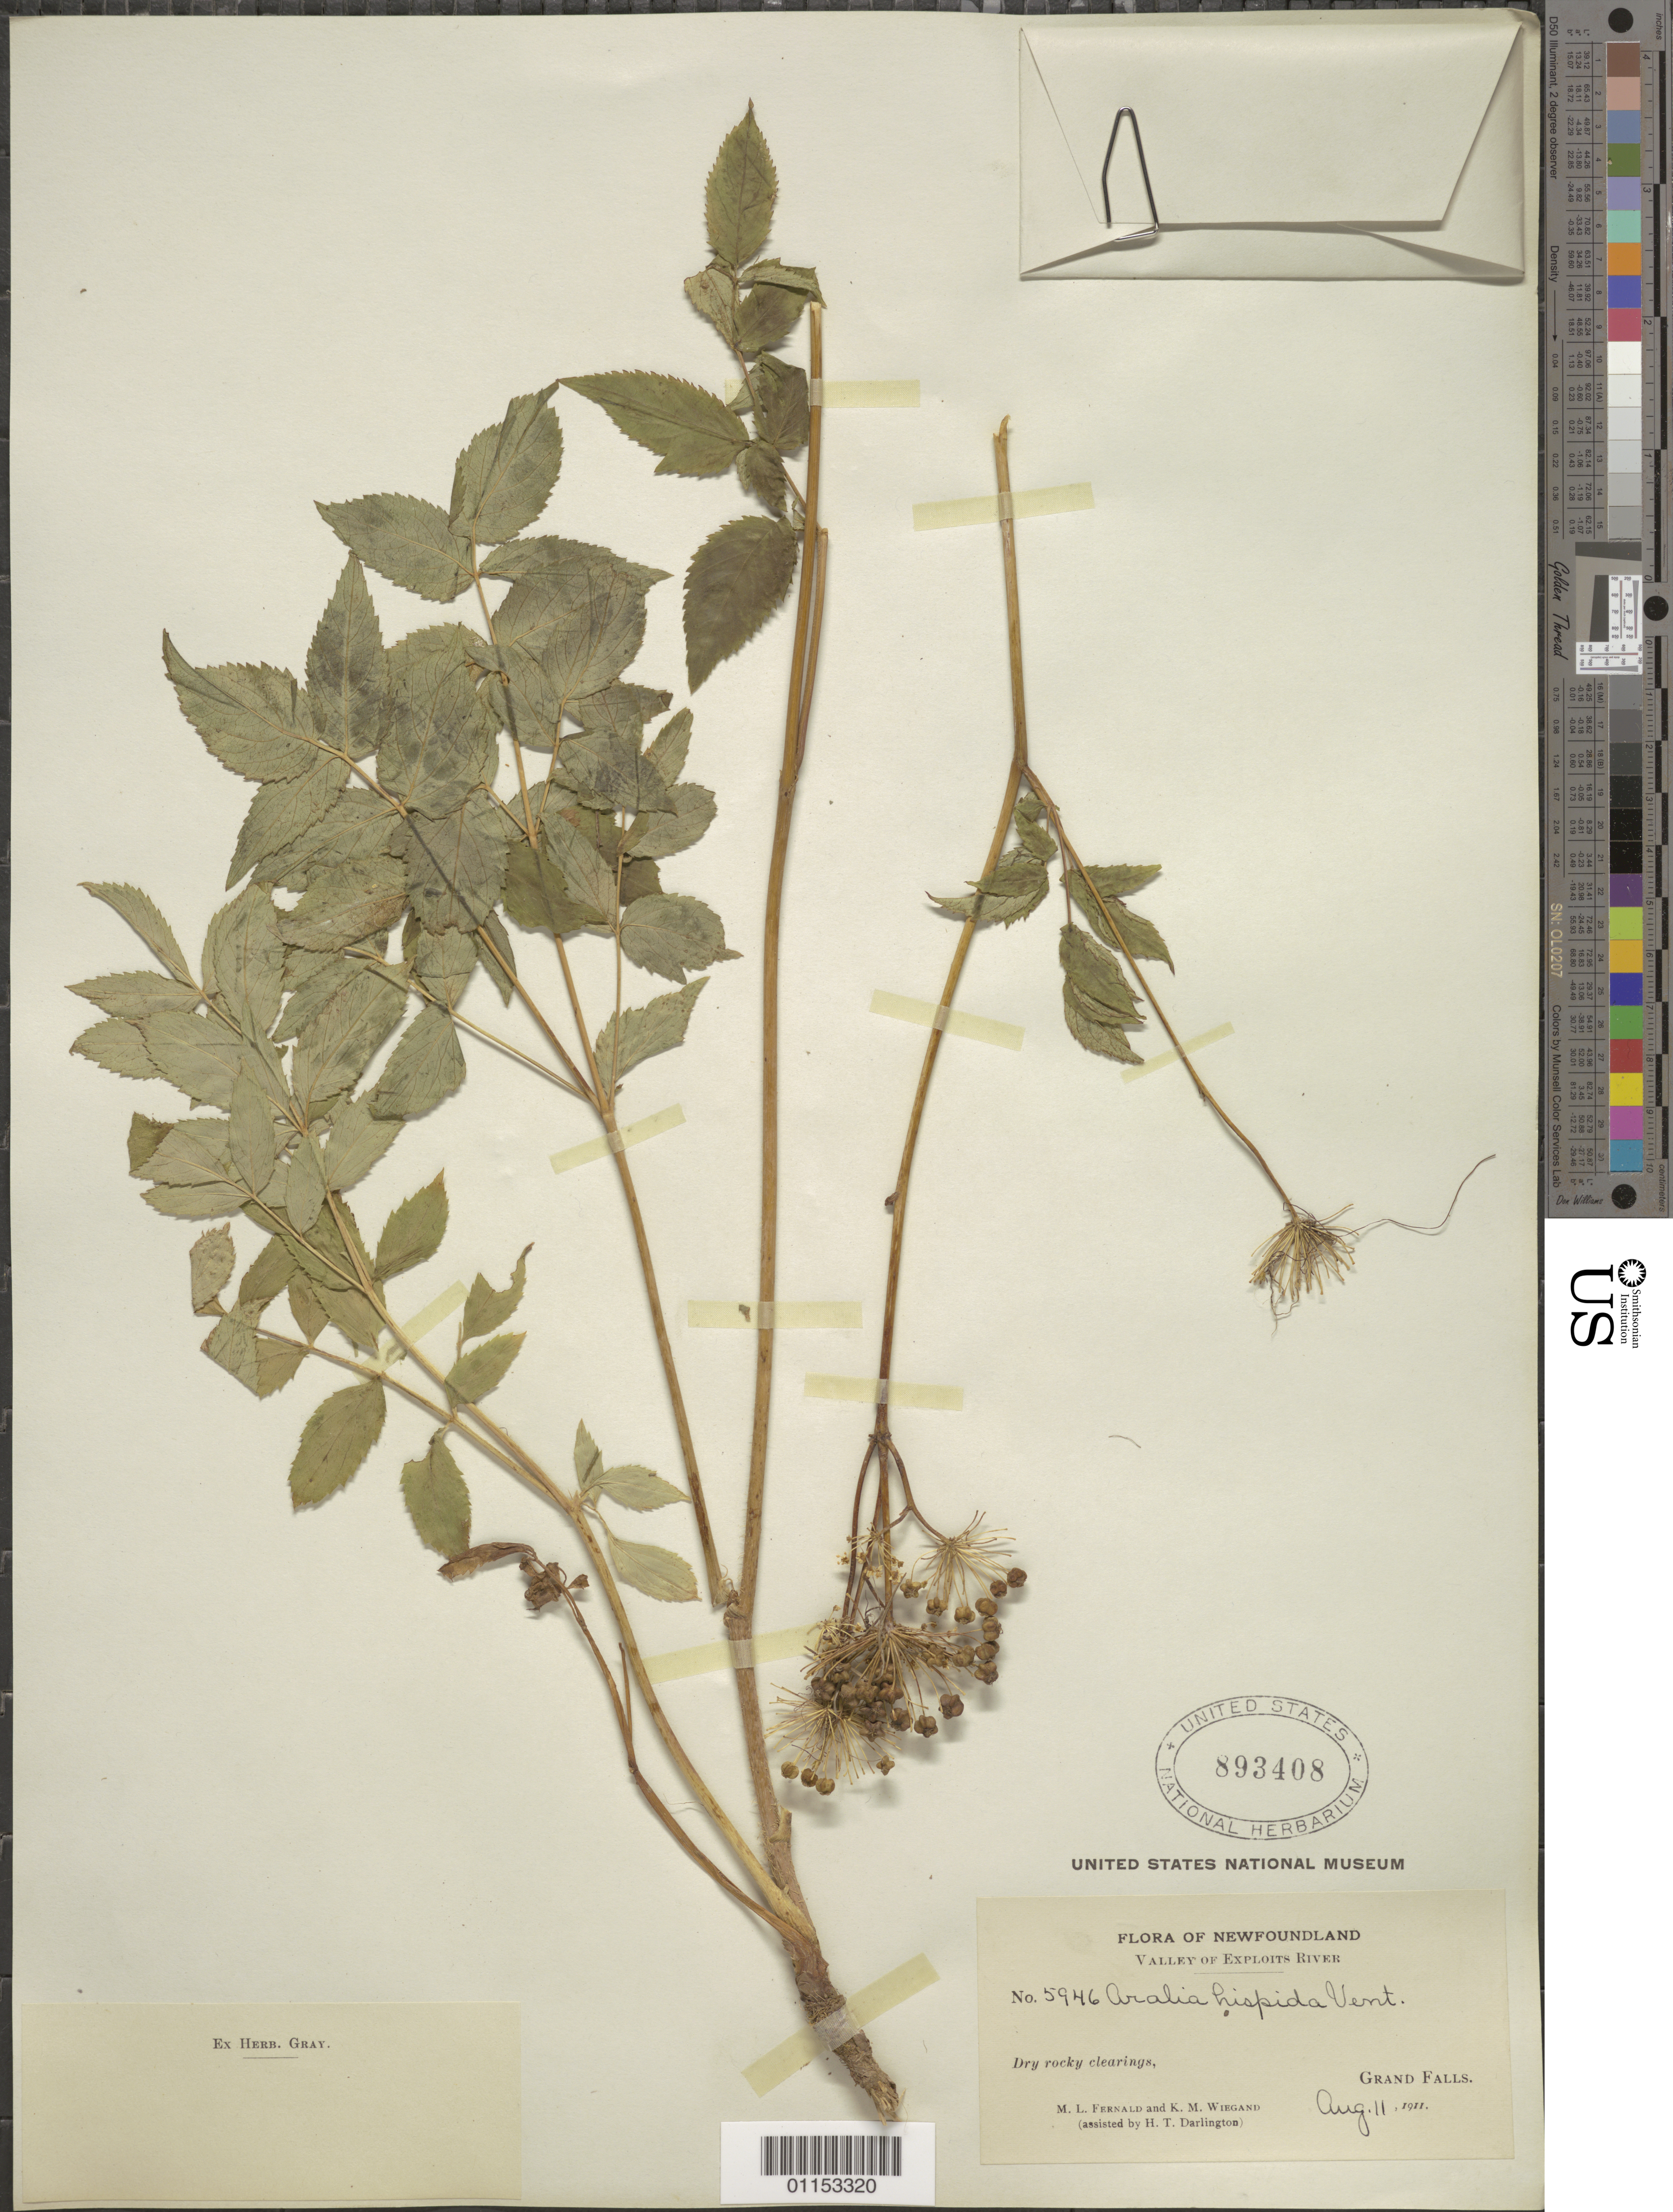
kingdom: Plantae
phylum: Tracheophyta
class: Magnoliopsida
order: Apiales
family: Araliaceae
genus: Aralia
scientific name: Aralia hispida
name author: Vent.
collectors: M. L. Fernald, K. M. Wiegand & H. Darlington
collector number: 5946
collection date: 1911-08-11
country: Canada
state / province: Newfoundland and Labrador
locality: Grand Falls. Valley of Exploits River.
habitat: Dry rocky clearings.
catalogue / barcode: US 893408